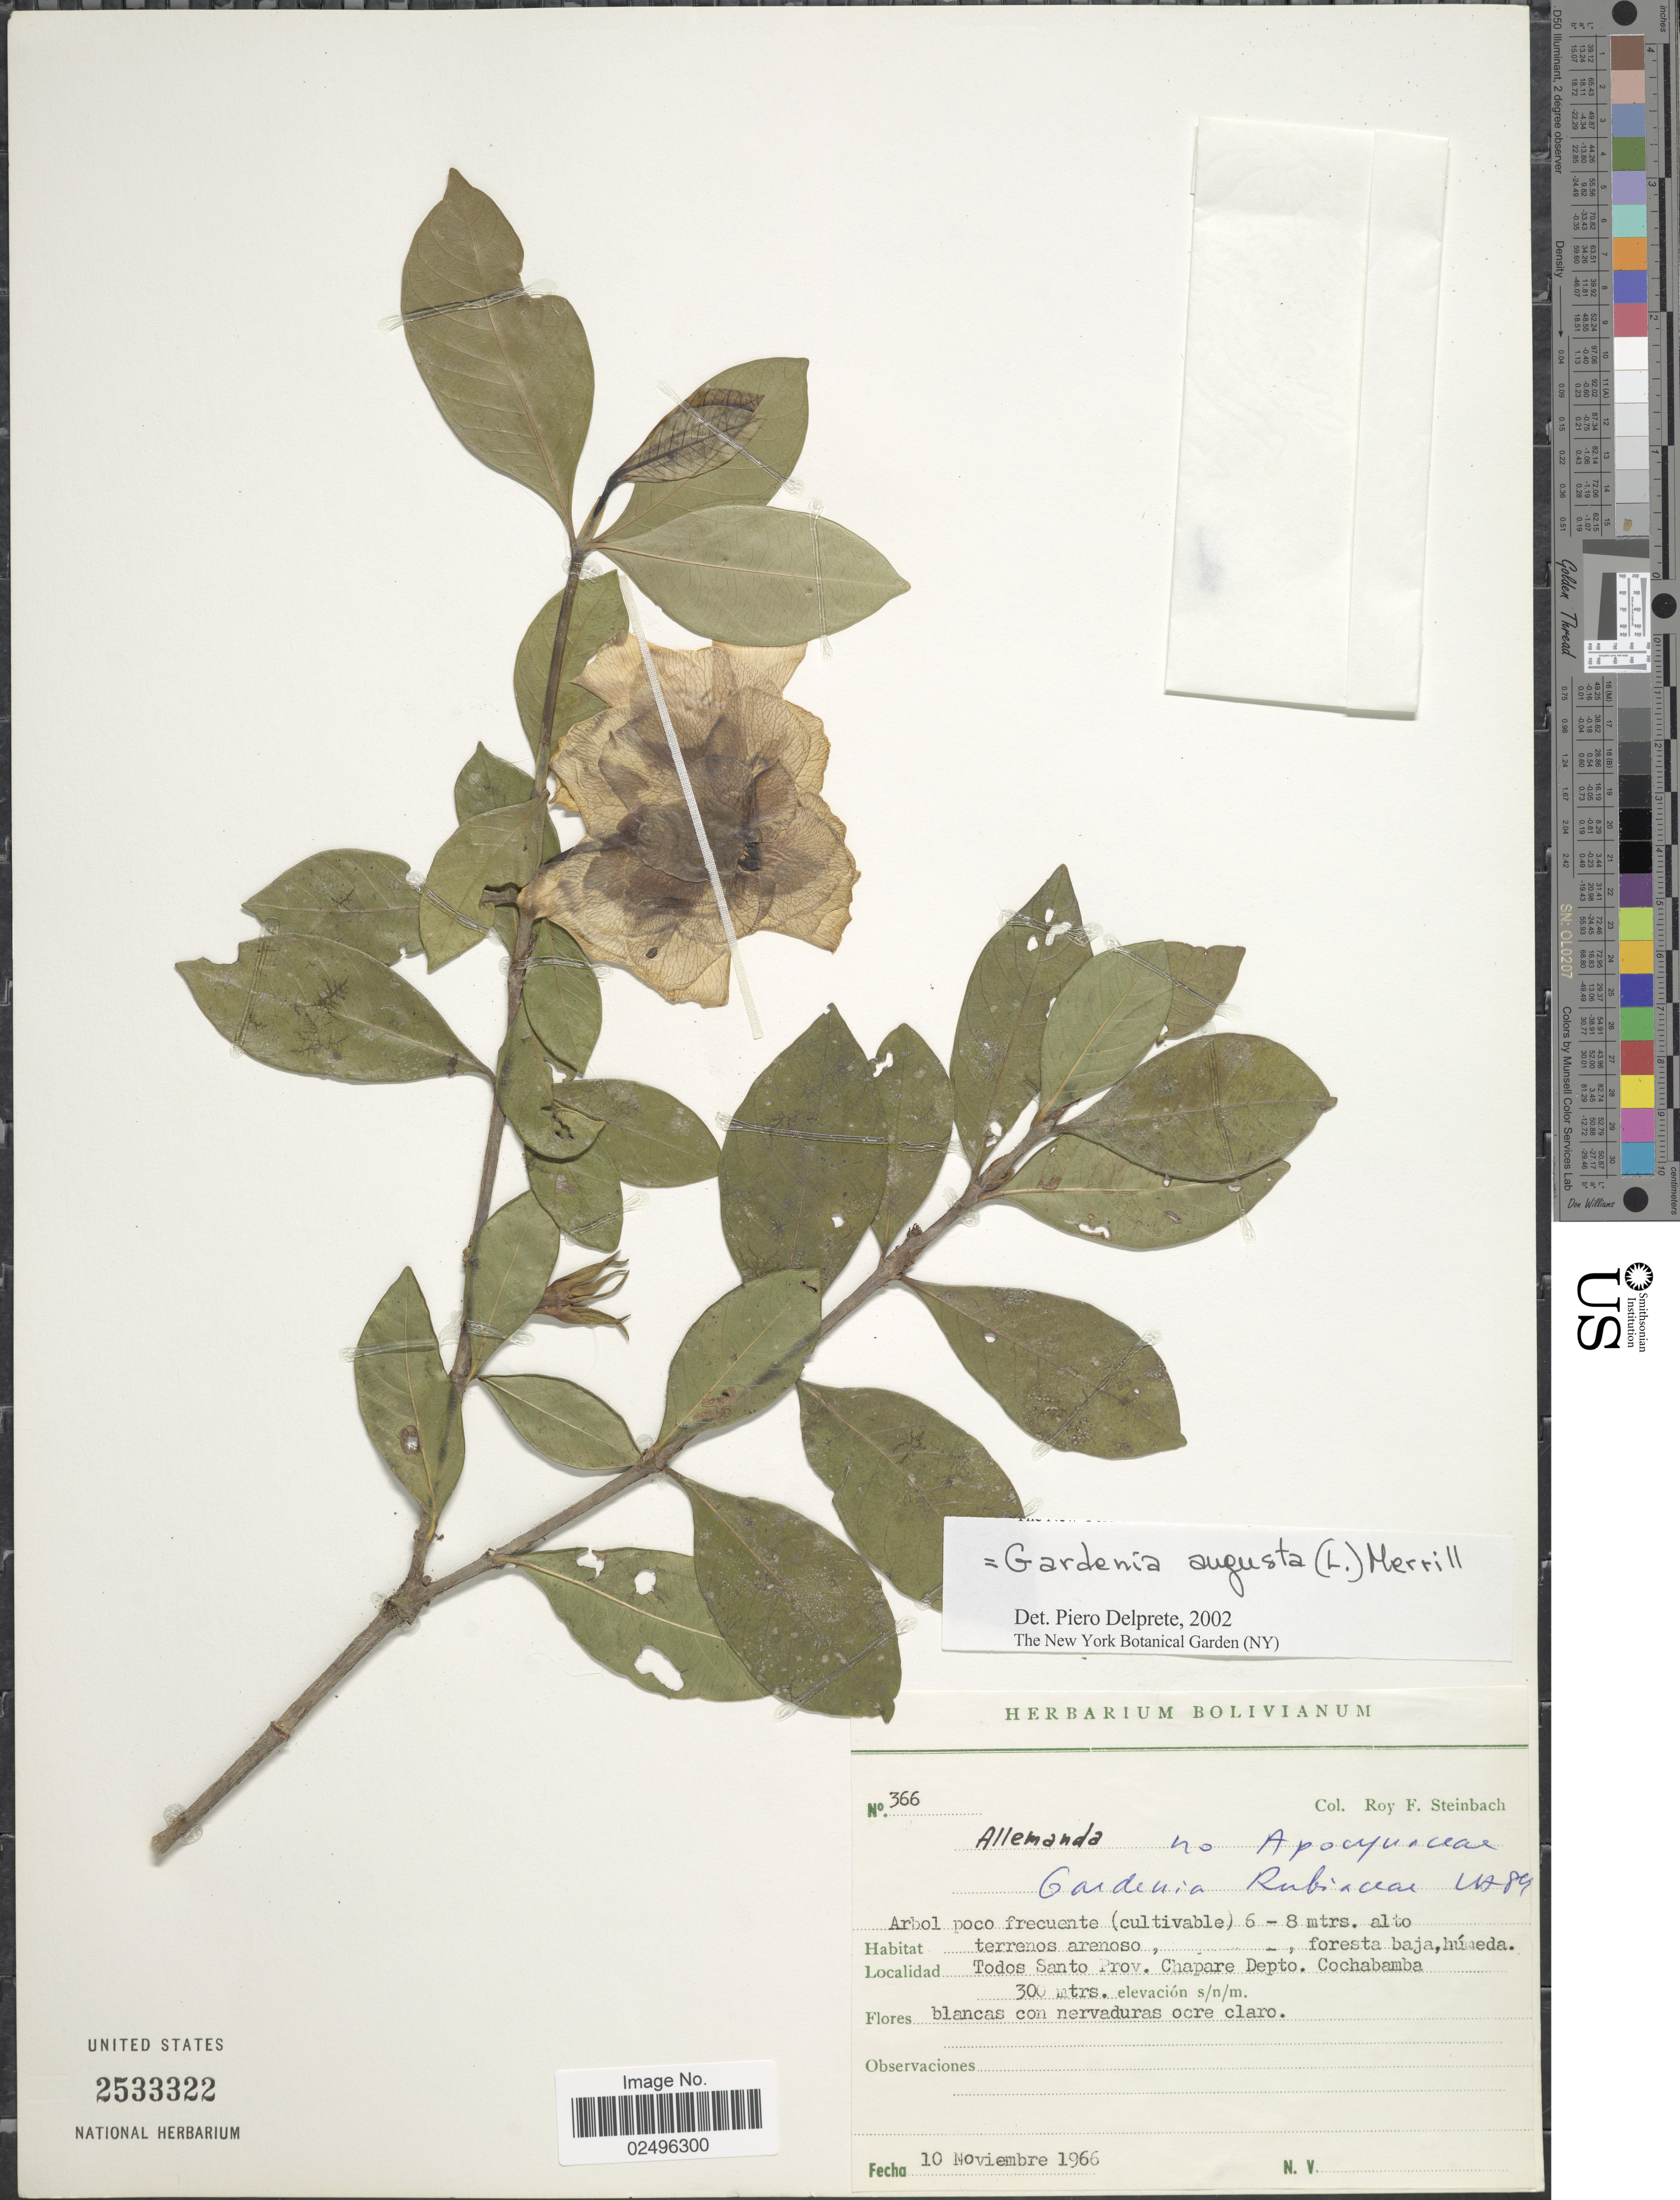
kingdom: Plantae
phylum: Tracheophyta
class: Magnoliopsida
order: Gentianales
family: Rubiaceae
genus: Gardenia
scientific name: Gardenia augusta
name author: (L.) Merr.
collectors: R. F. Steinbach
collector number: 366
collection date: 1966-11-10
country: Bolivia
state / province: Cochabamba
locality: Todos Santo Prov., Chapare Depto.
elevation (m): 300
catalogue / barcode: US 2533322